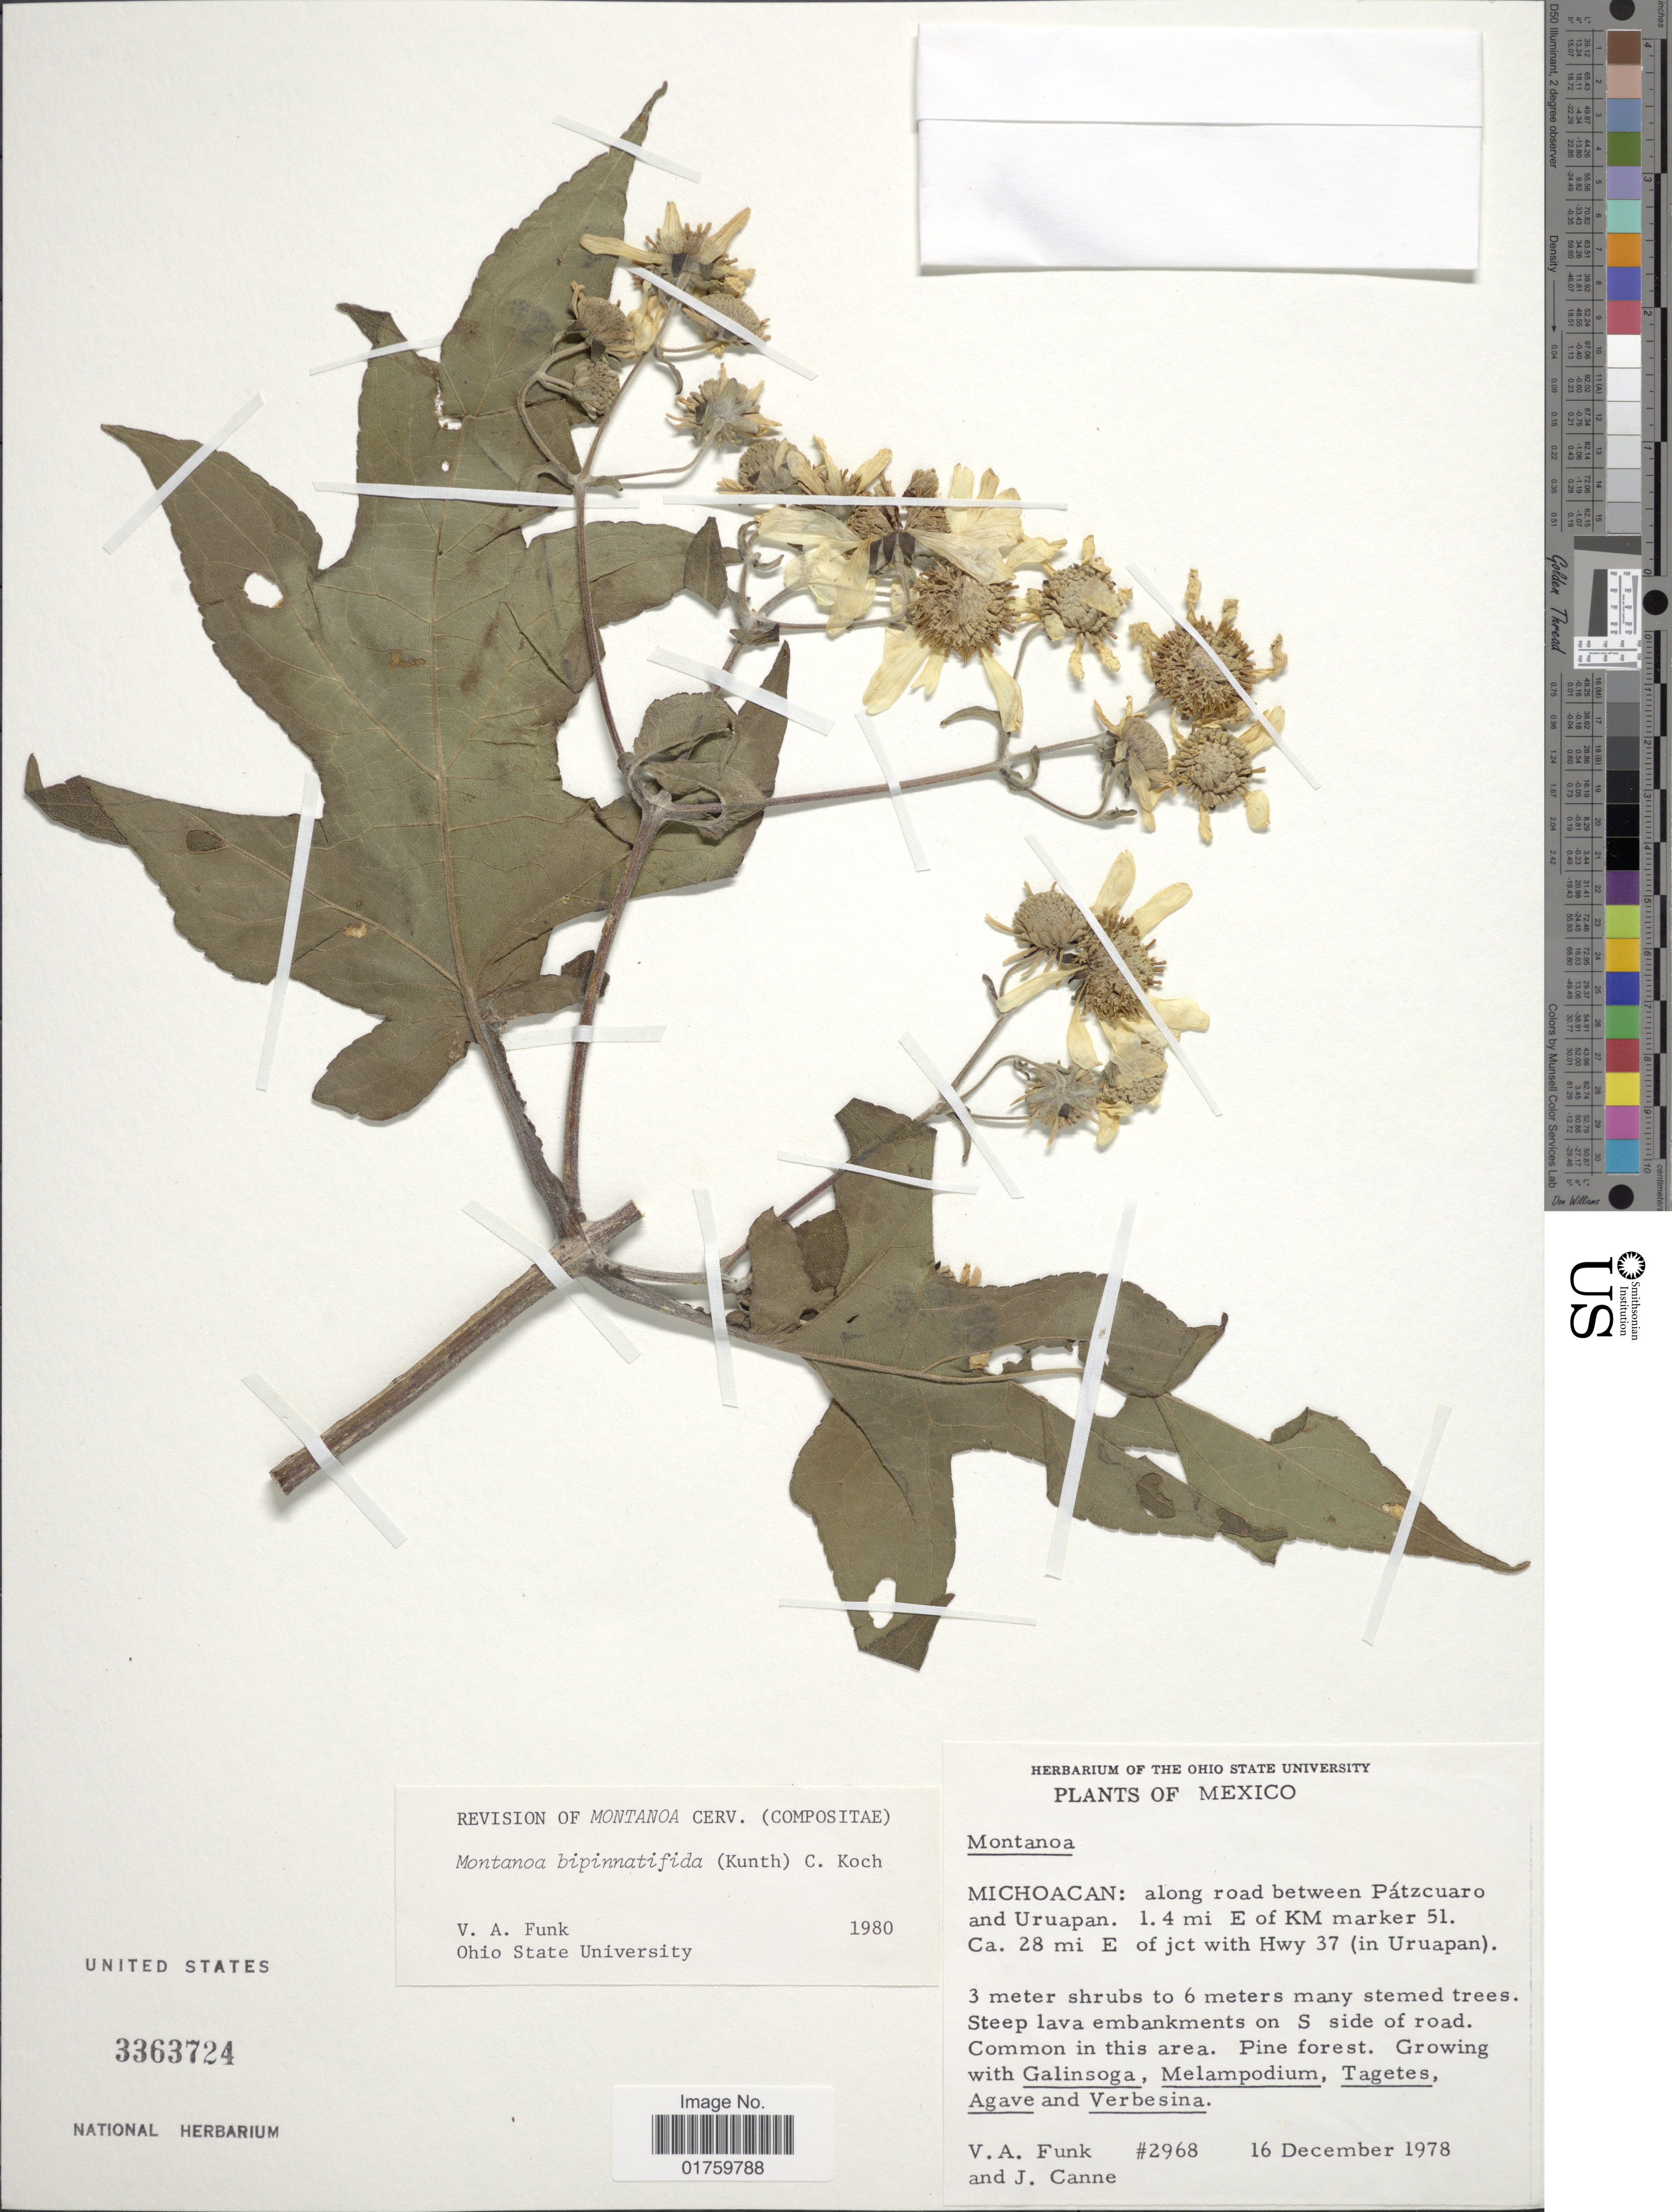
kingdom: Plantae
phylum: Tracheophyta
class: Magnoliopsida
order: Asterales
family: Asteraceae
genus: Montanoa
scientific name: Montanoa bipinnatifida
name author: (Kunth) C. Koch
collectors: V. Funk & J. M. Canne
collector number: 2968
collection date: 1978-12-16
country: Mexico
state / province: Michoacán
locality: Along road between Patzcuaro and Uruapan, 1.4 mi E of KM marker 51, ca. 28 mi E of jct with Hwy 37 (in Uruapan).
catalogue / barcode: US 3363724